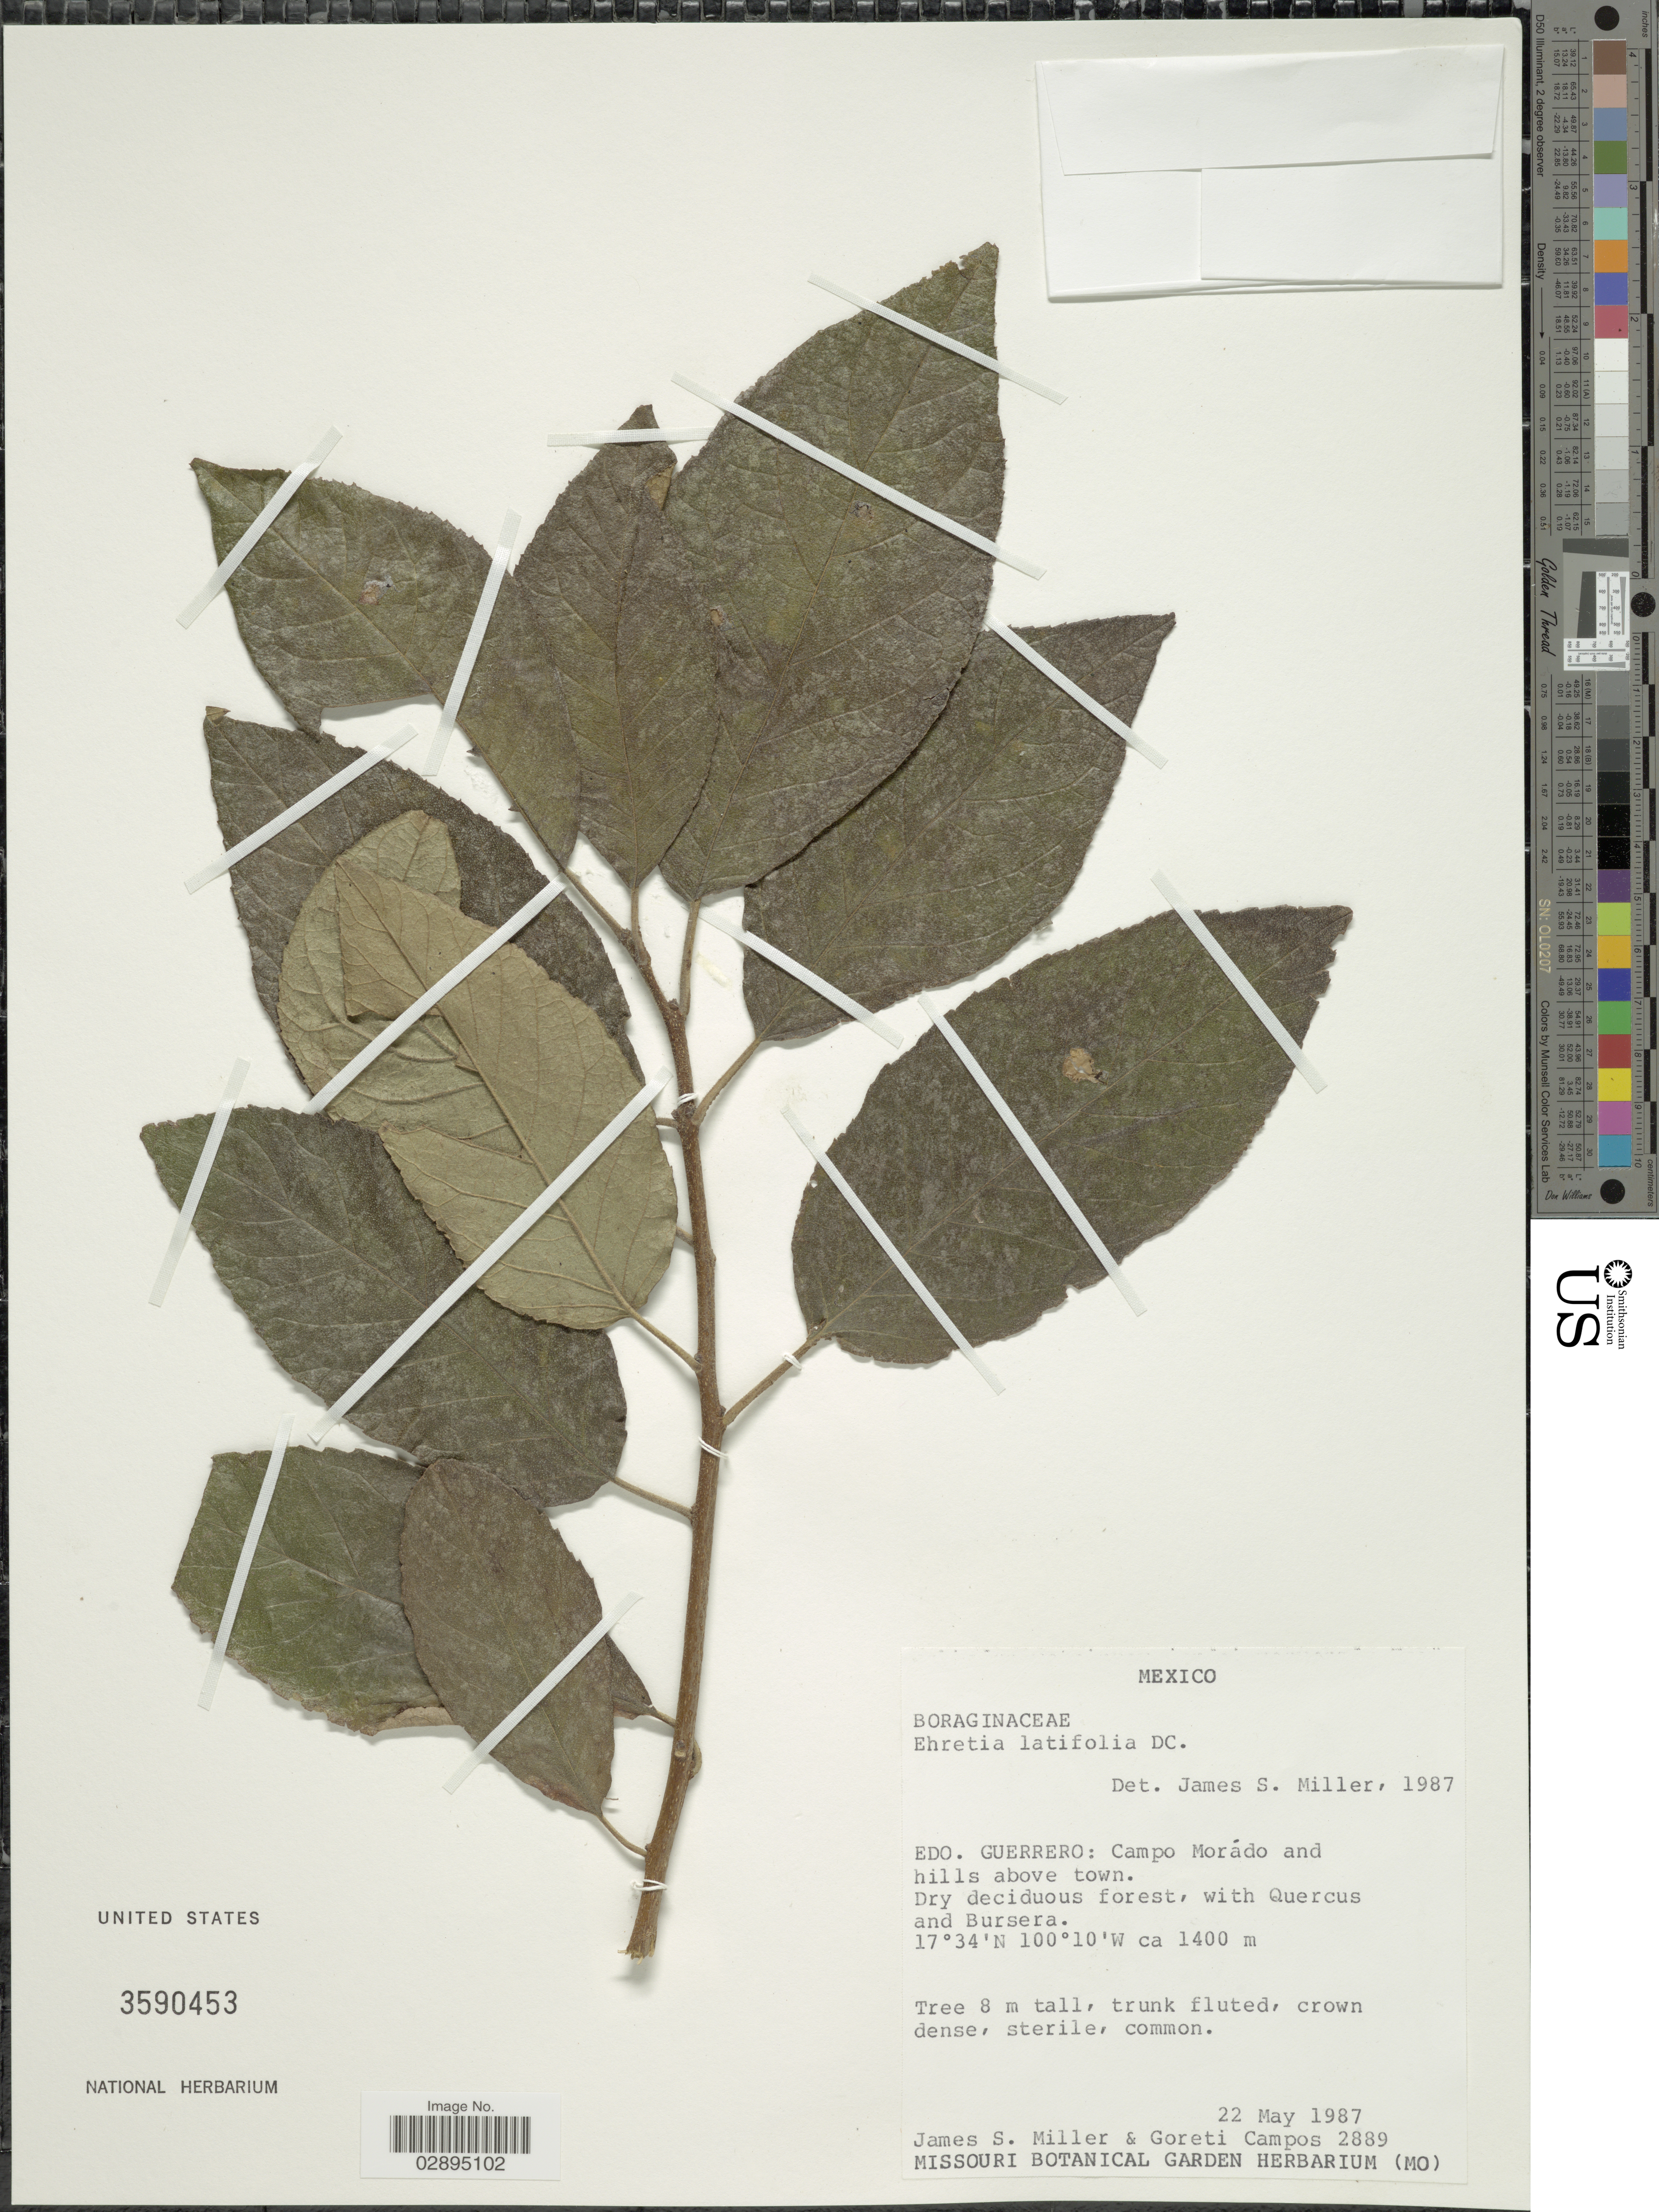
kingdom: Plantae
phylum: Tracheophyta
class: Magnoliopsida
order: Boraginales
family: Ehretiaceae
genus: Ehretia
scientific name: Ehretia latifolia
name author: DC.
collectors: J. S. Miller & G. Campos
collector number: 2889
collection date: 1987-05-22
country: Mexico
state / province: Guerrero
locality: Edo. Guerrero: Campo Morádo and hills above town.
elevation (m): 1400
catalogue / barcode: US 3590453